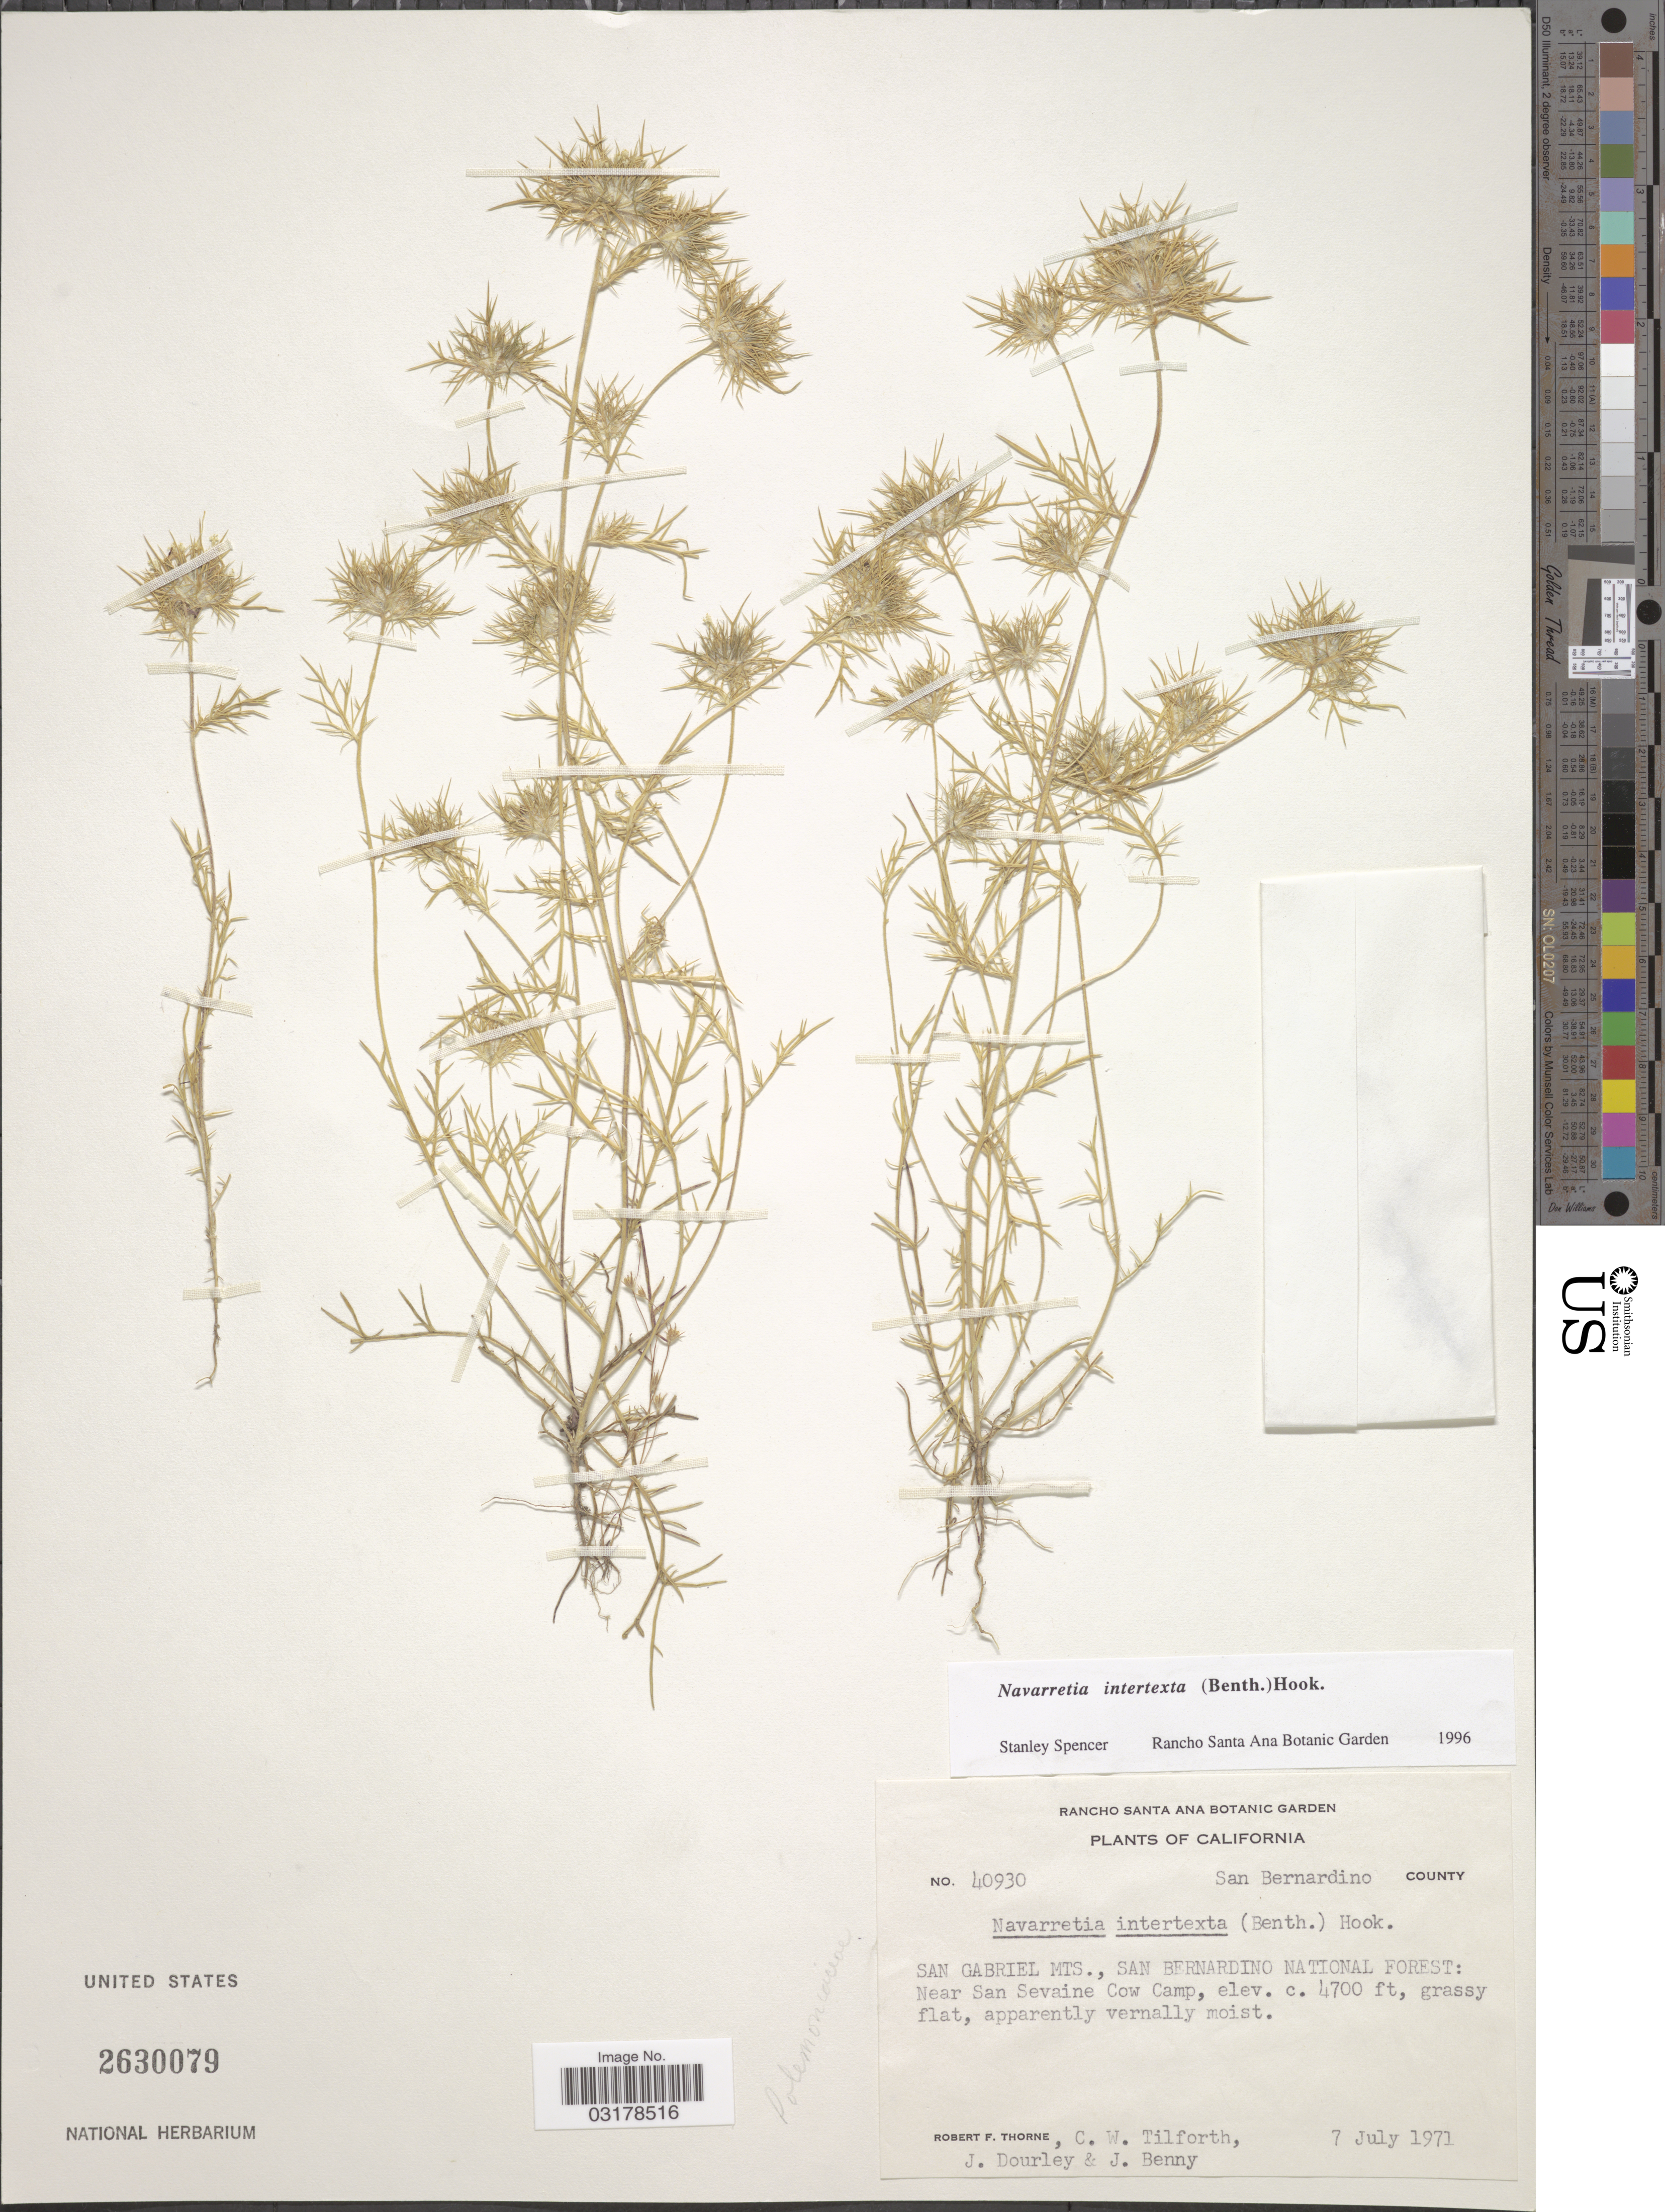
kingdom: Plantae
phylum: Tracheophyta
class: Magnoliopsida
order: Ericales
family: Polemoniaceae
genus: Navarretia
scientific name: Navarretia intertexta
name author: (Benth.) Hook.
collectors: C. Tilforth & J. Dourley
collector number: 40930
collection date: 1971-07-07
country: United States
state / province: California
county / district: San Bernardino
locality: San Bernardino County. San Gabriel Mts., San Bernardino National Forest: Near San Sevaine Cow Camp.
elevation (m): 1433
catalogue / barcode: US 2630079